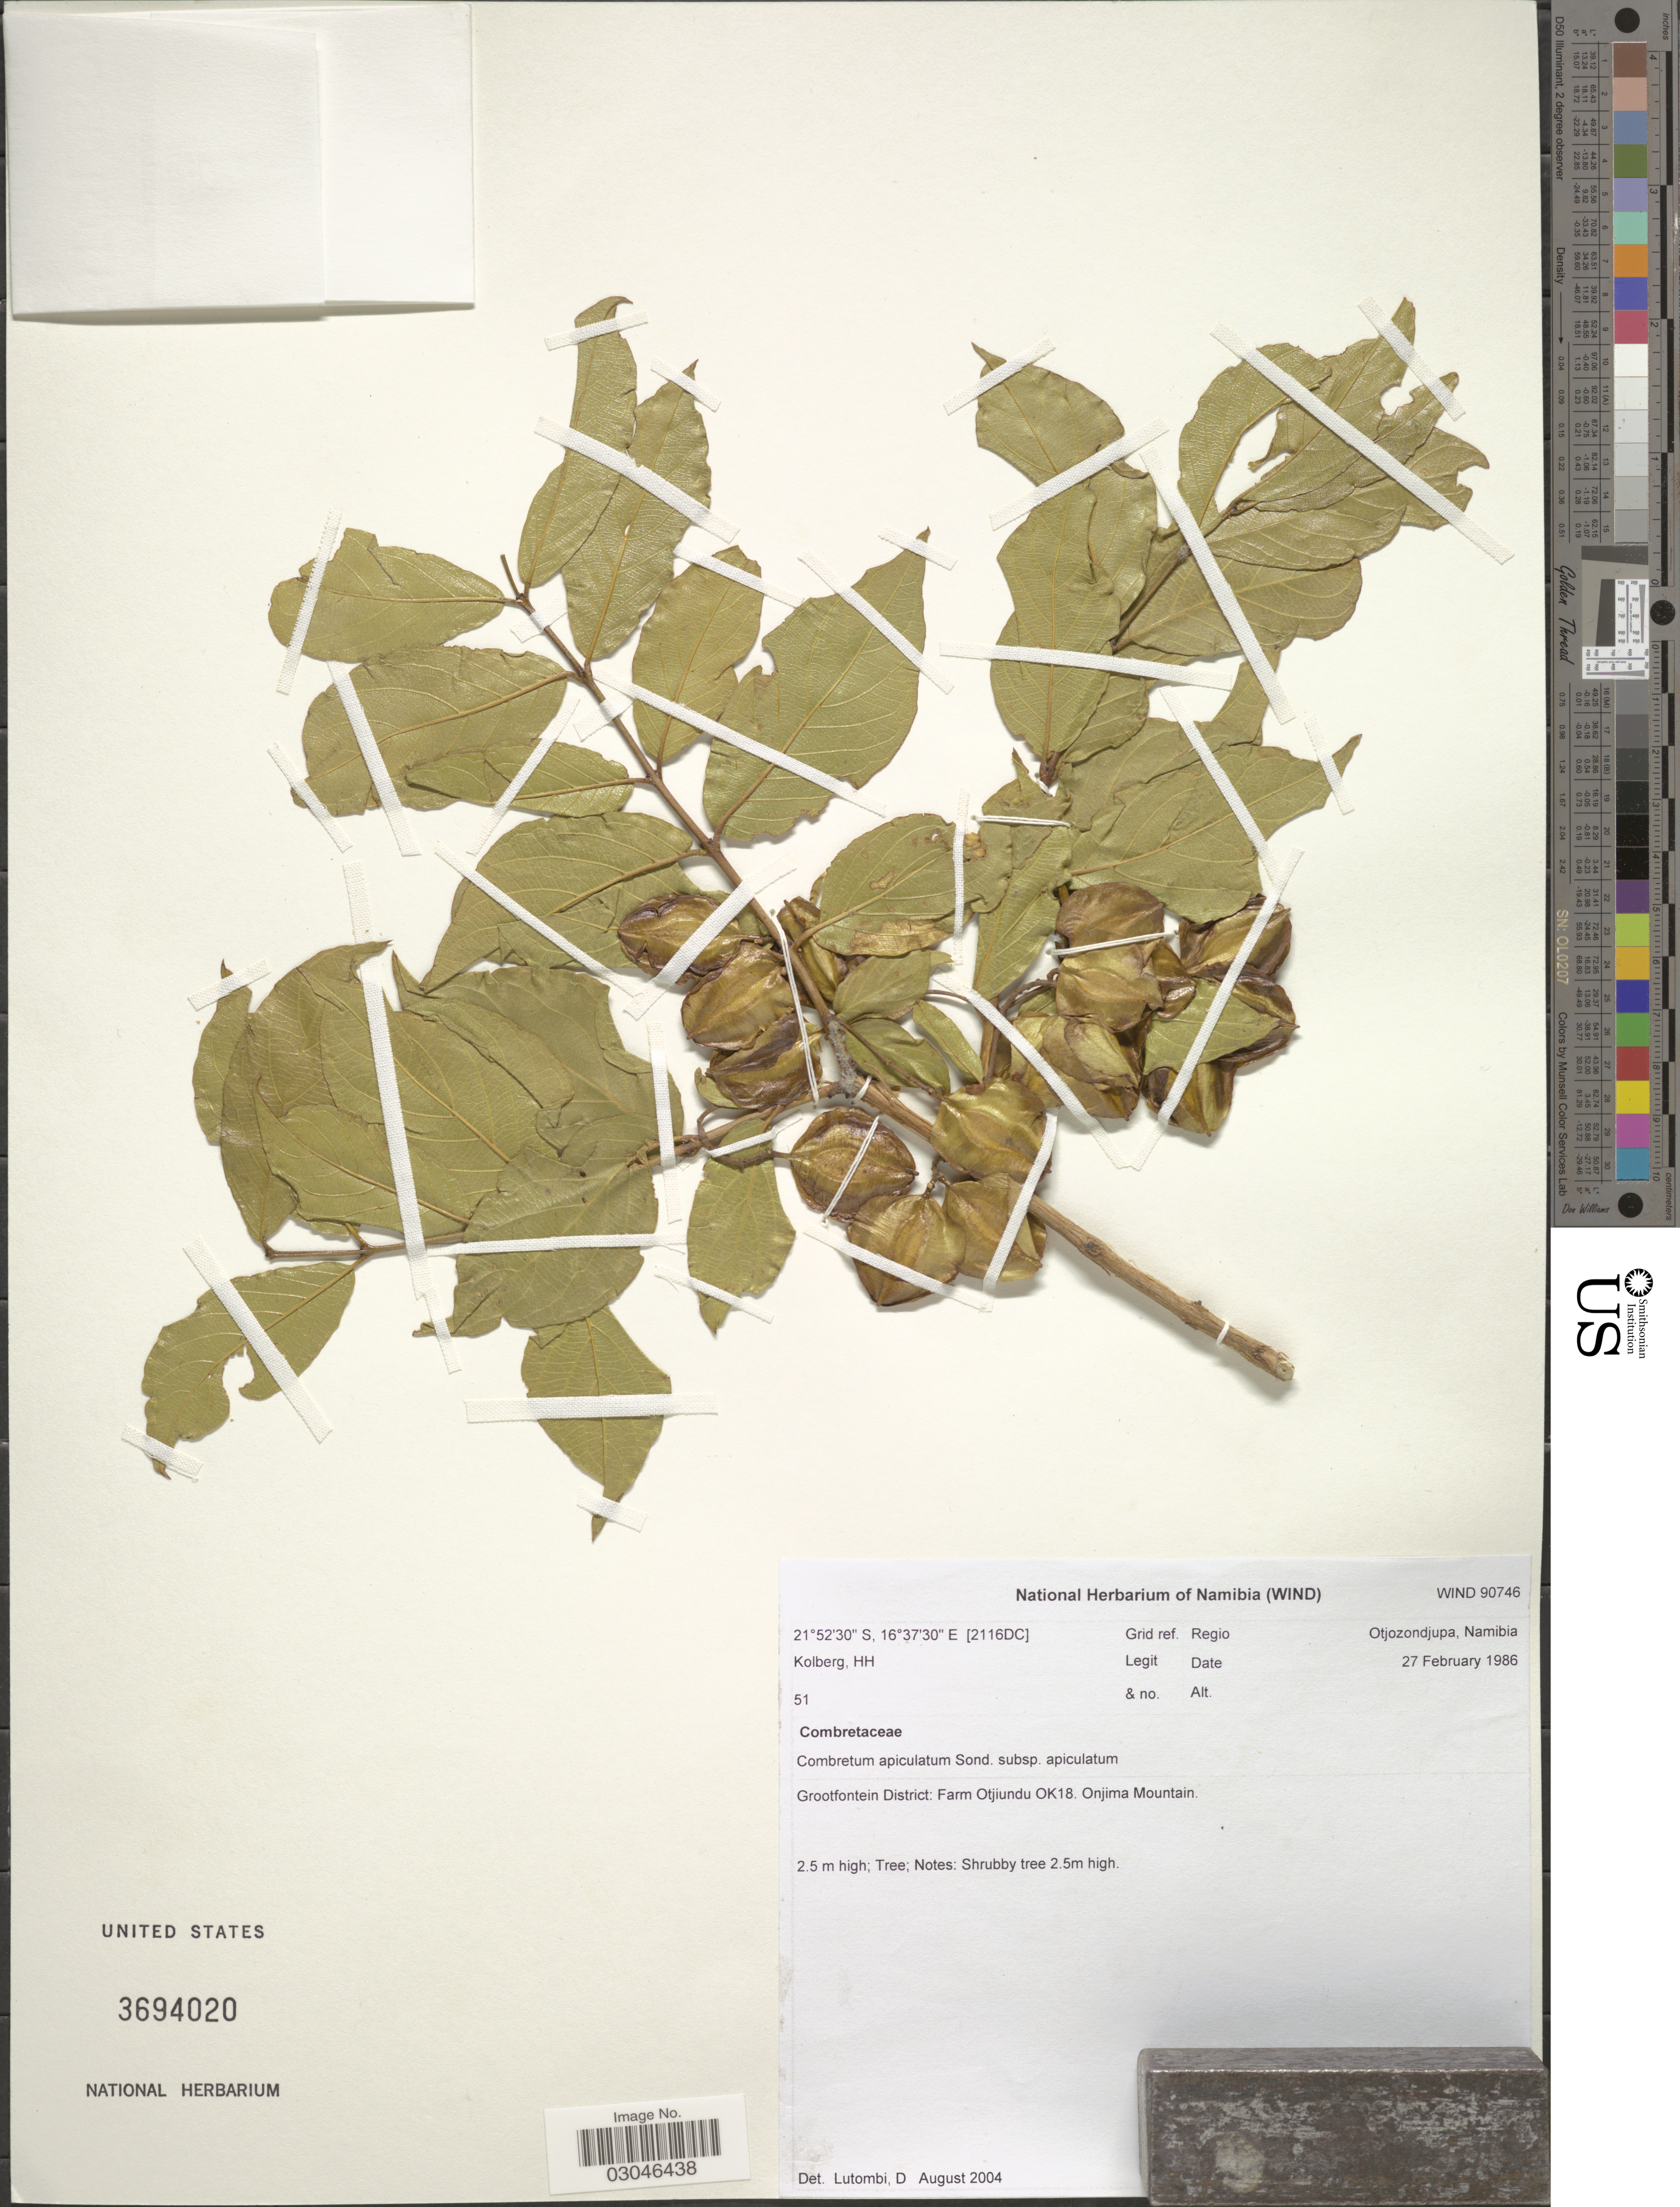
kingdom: Plantae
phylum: Tracheophyta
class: Magnoliopsida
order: Myrtales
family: Combretaceae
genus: Combretum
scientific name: Combretum apiculatum subsp. apiculatum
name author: Sond.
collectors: H. H. Kolberg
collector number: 51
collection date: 1986-02-27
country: Namibia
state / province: Otjozondjupa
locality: [2116DC] Grid ref. Regio Otjozondjupa. Grootfontein District: Farm Otjiundu OK18. Onjima Mountain.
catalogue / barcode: US 3694020